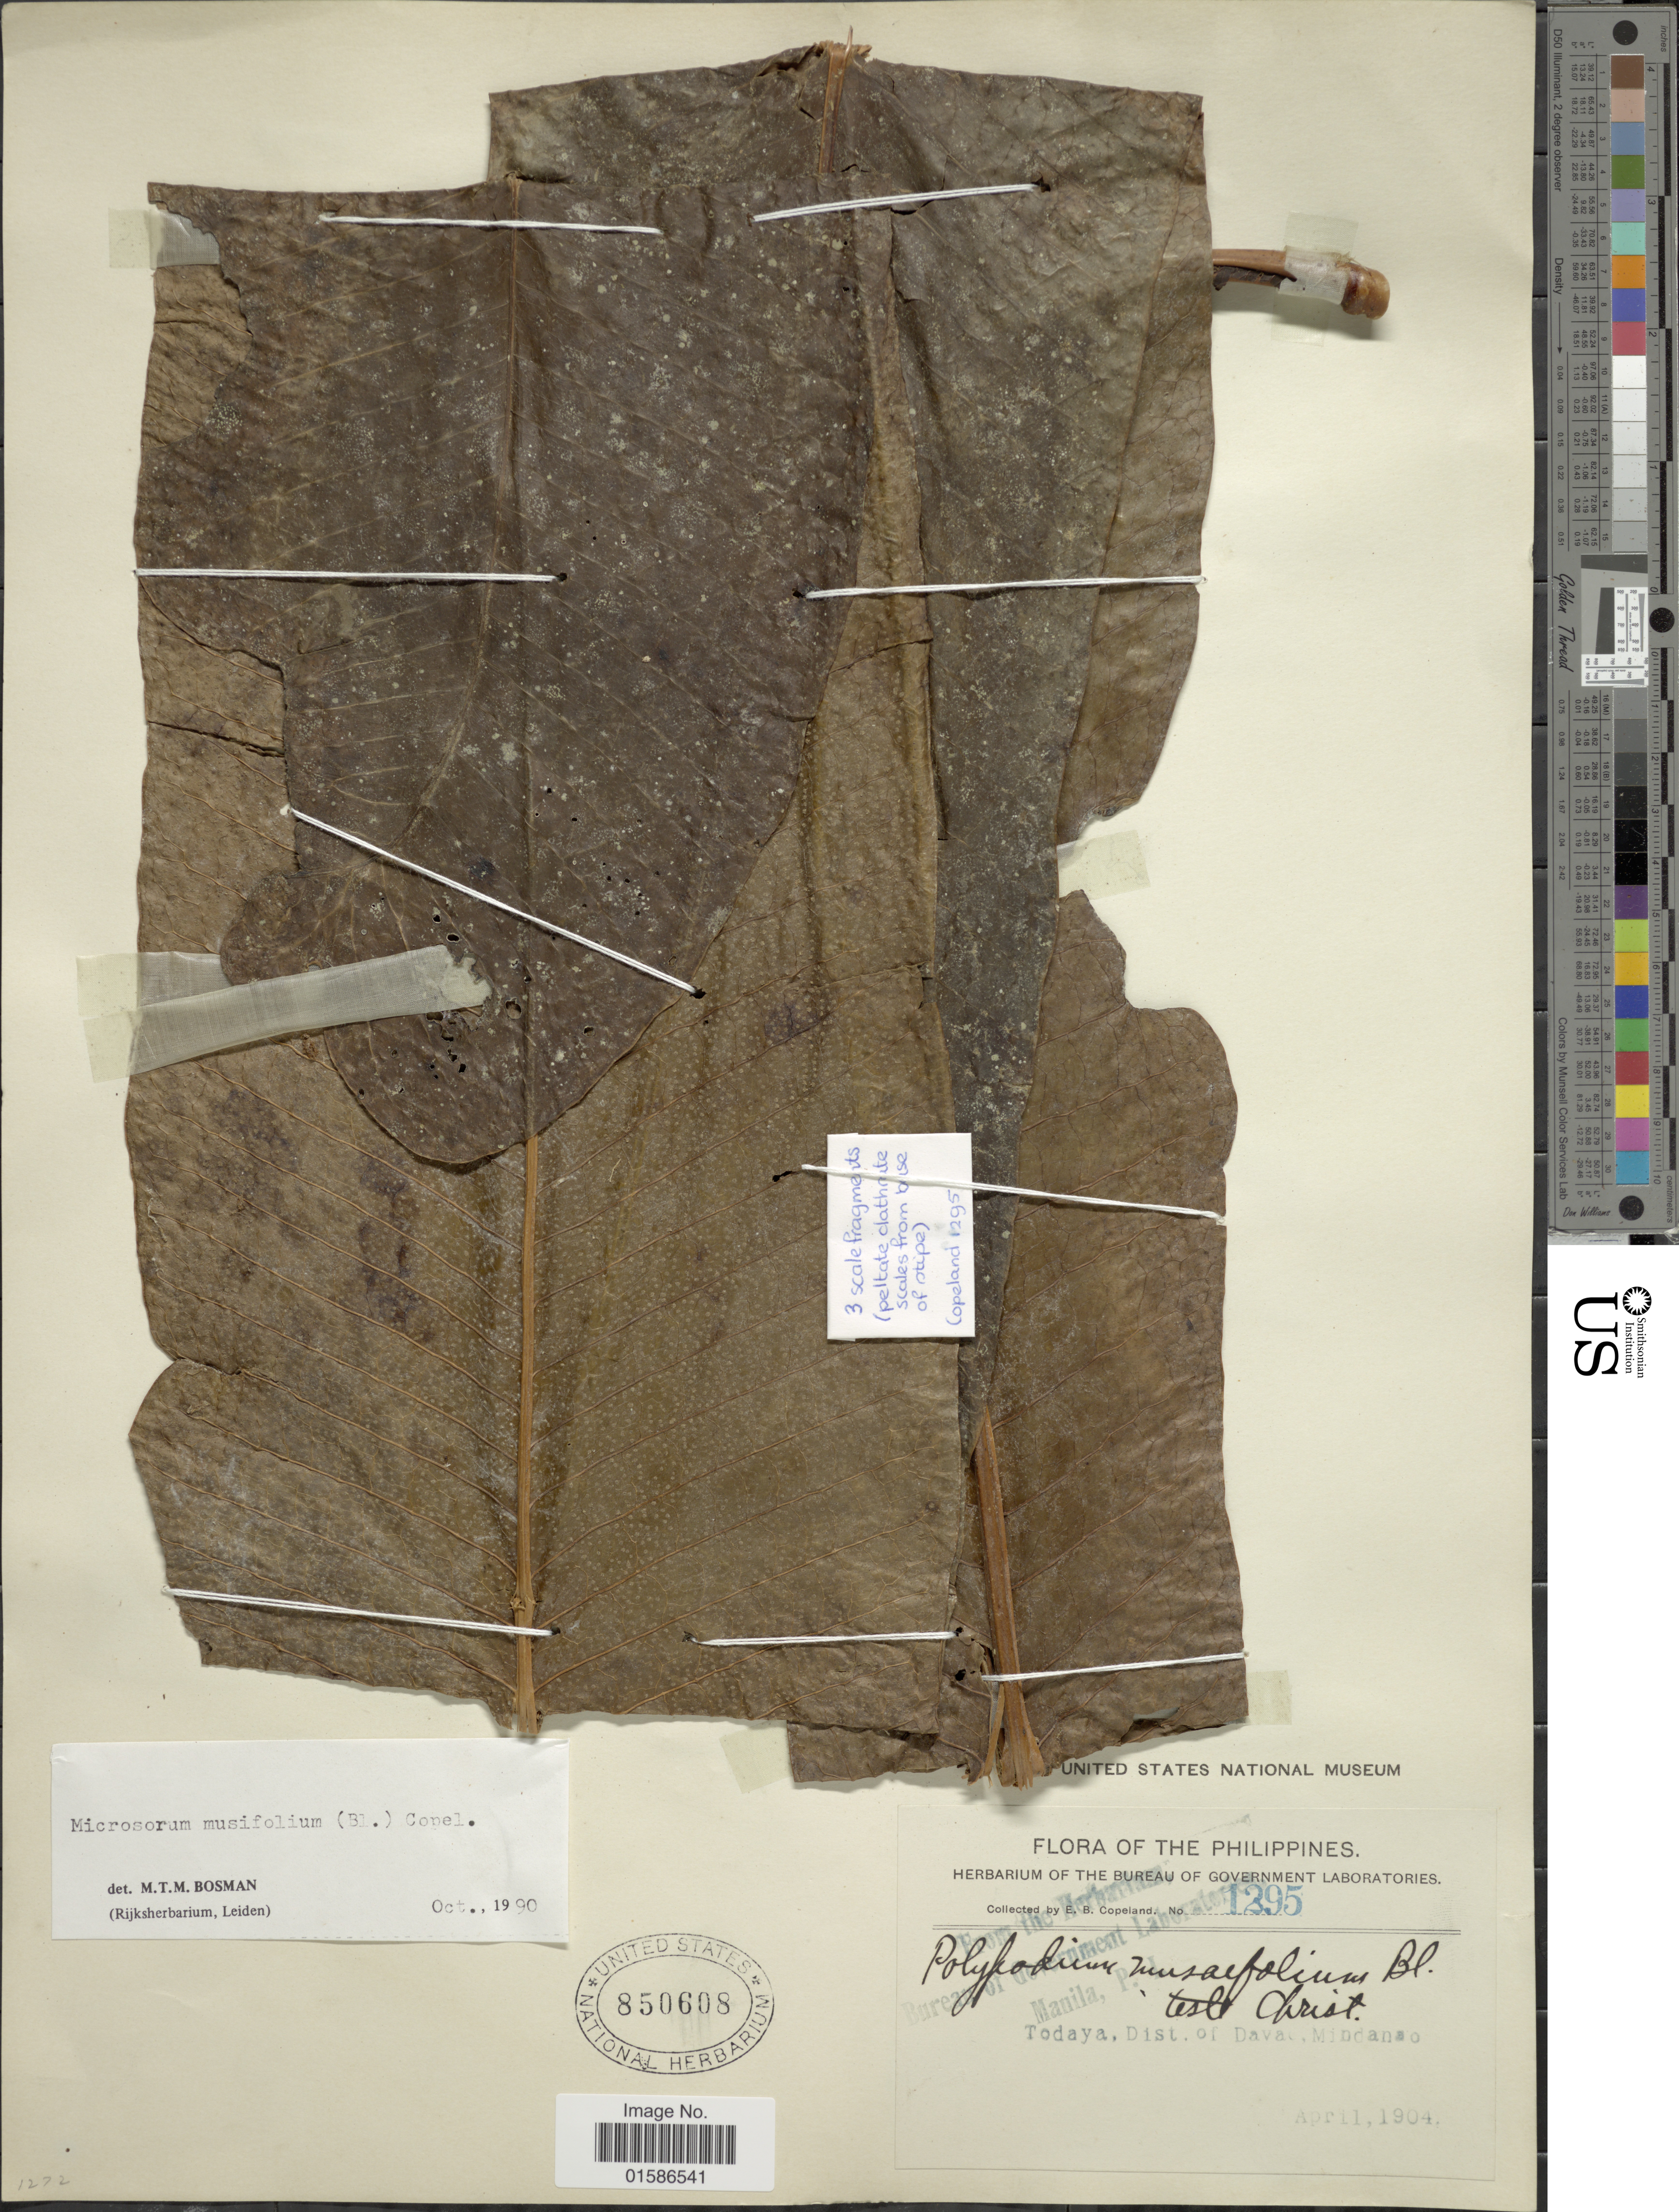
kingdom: Plantae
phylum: Tracheophyta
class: Polypodiopsida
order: Polypodiales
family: Polypodiaceae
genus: Microsorum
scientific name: Microsorum musifolium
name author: (Blume) Copel.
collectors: E. B. Copeland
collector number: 1295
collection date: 1904-04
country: Philippines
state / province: Davao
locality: Todaya, Dist of Davao., Mindanao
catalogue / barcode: US 850608